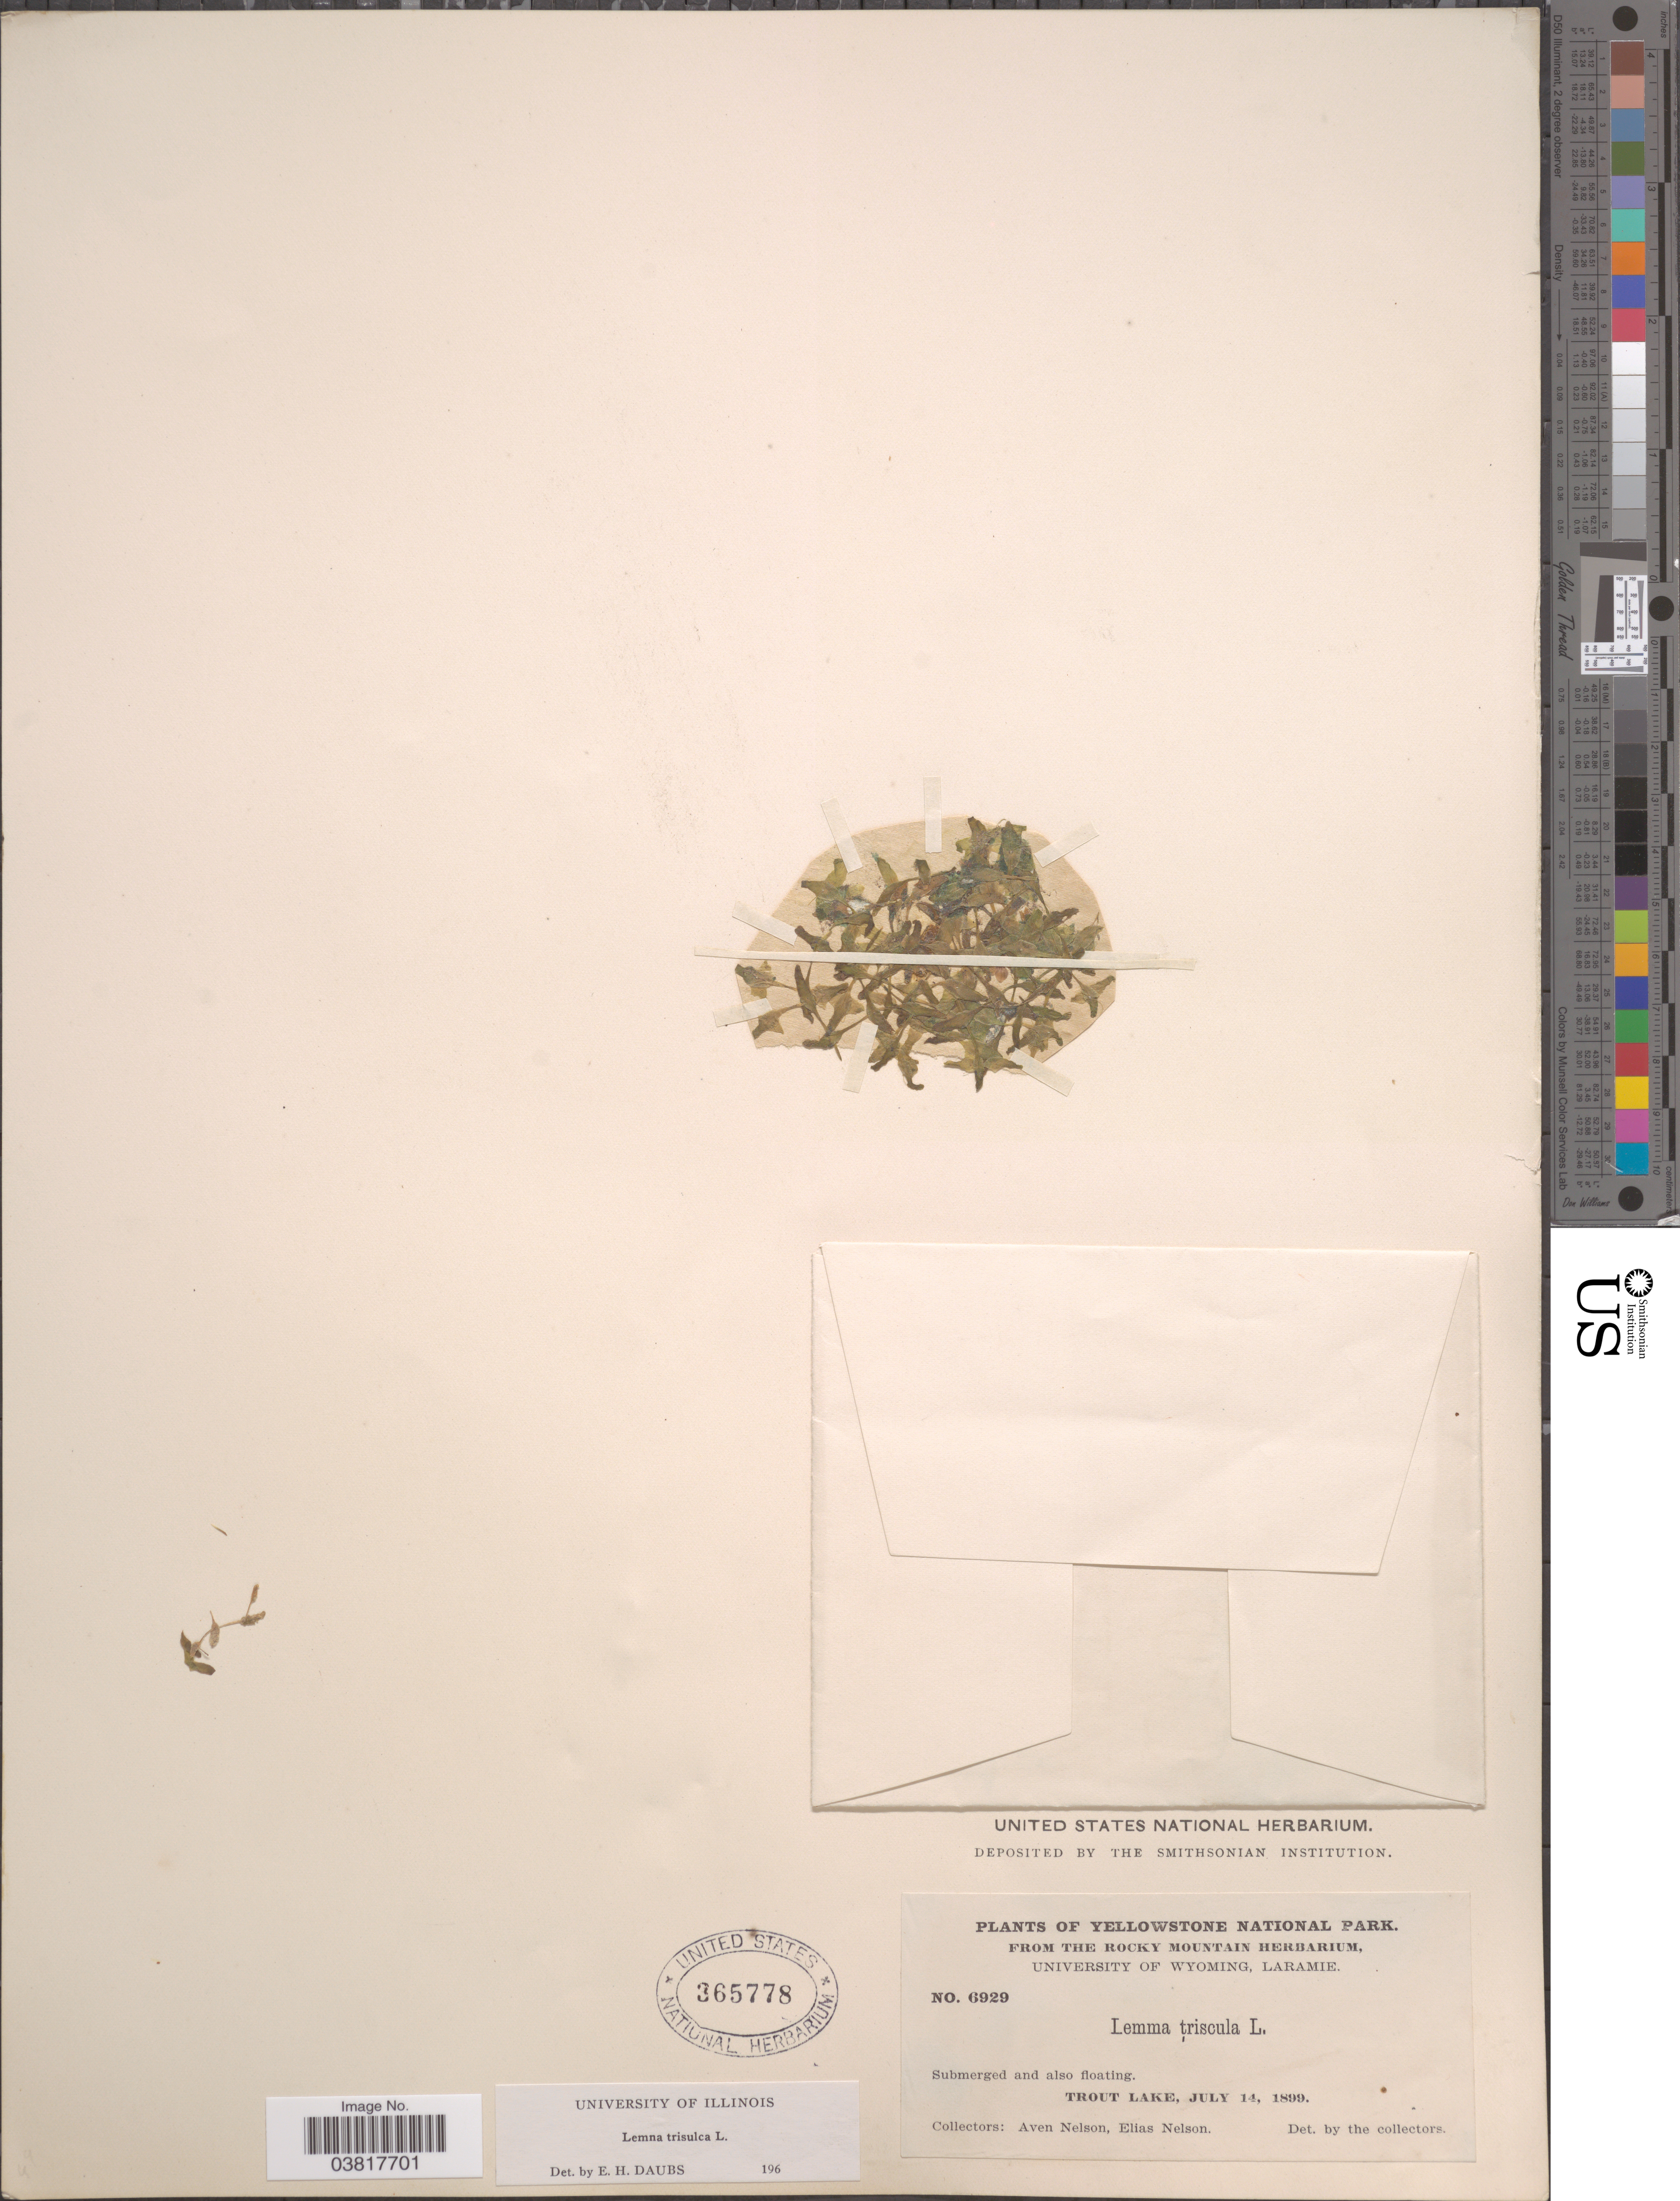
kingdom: Plantae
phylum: Tracheophyta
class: Liliopsida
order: Alismatales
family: Araceae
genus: Lemna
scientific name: Lemna trisulca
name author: L.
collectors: A. Nelson & E. Nelson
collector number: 6929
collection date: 1899-07-14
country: United States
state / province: Wyoming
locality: Yellowstone National Park. Trout Lake.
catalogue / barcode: US 365778